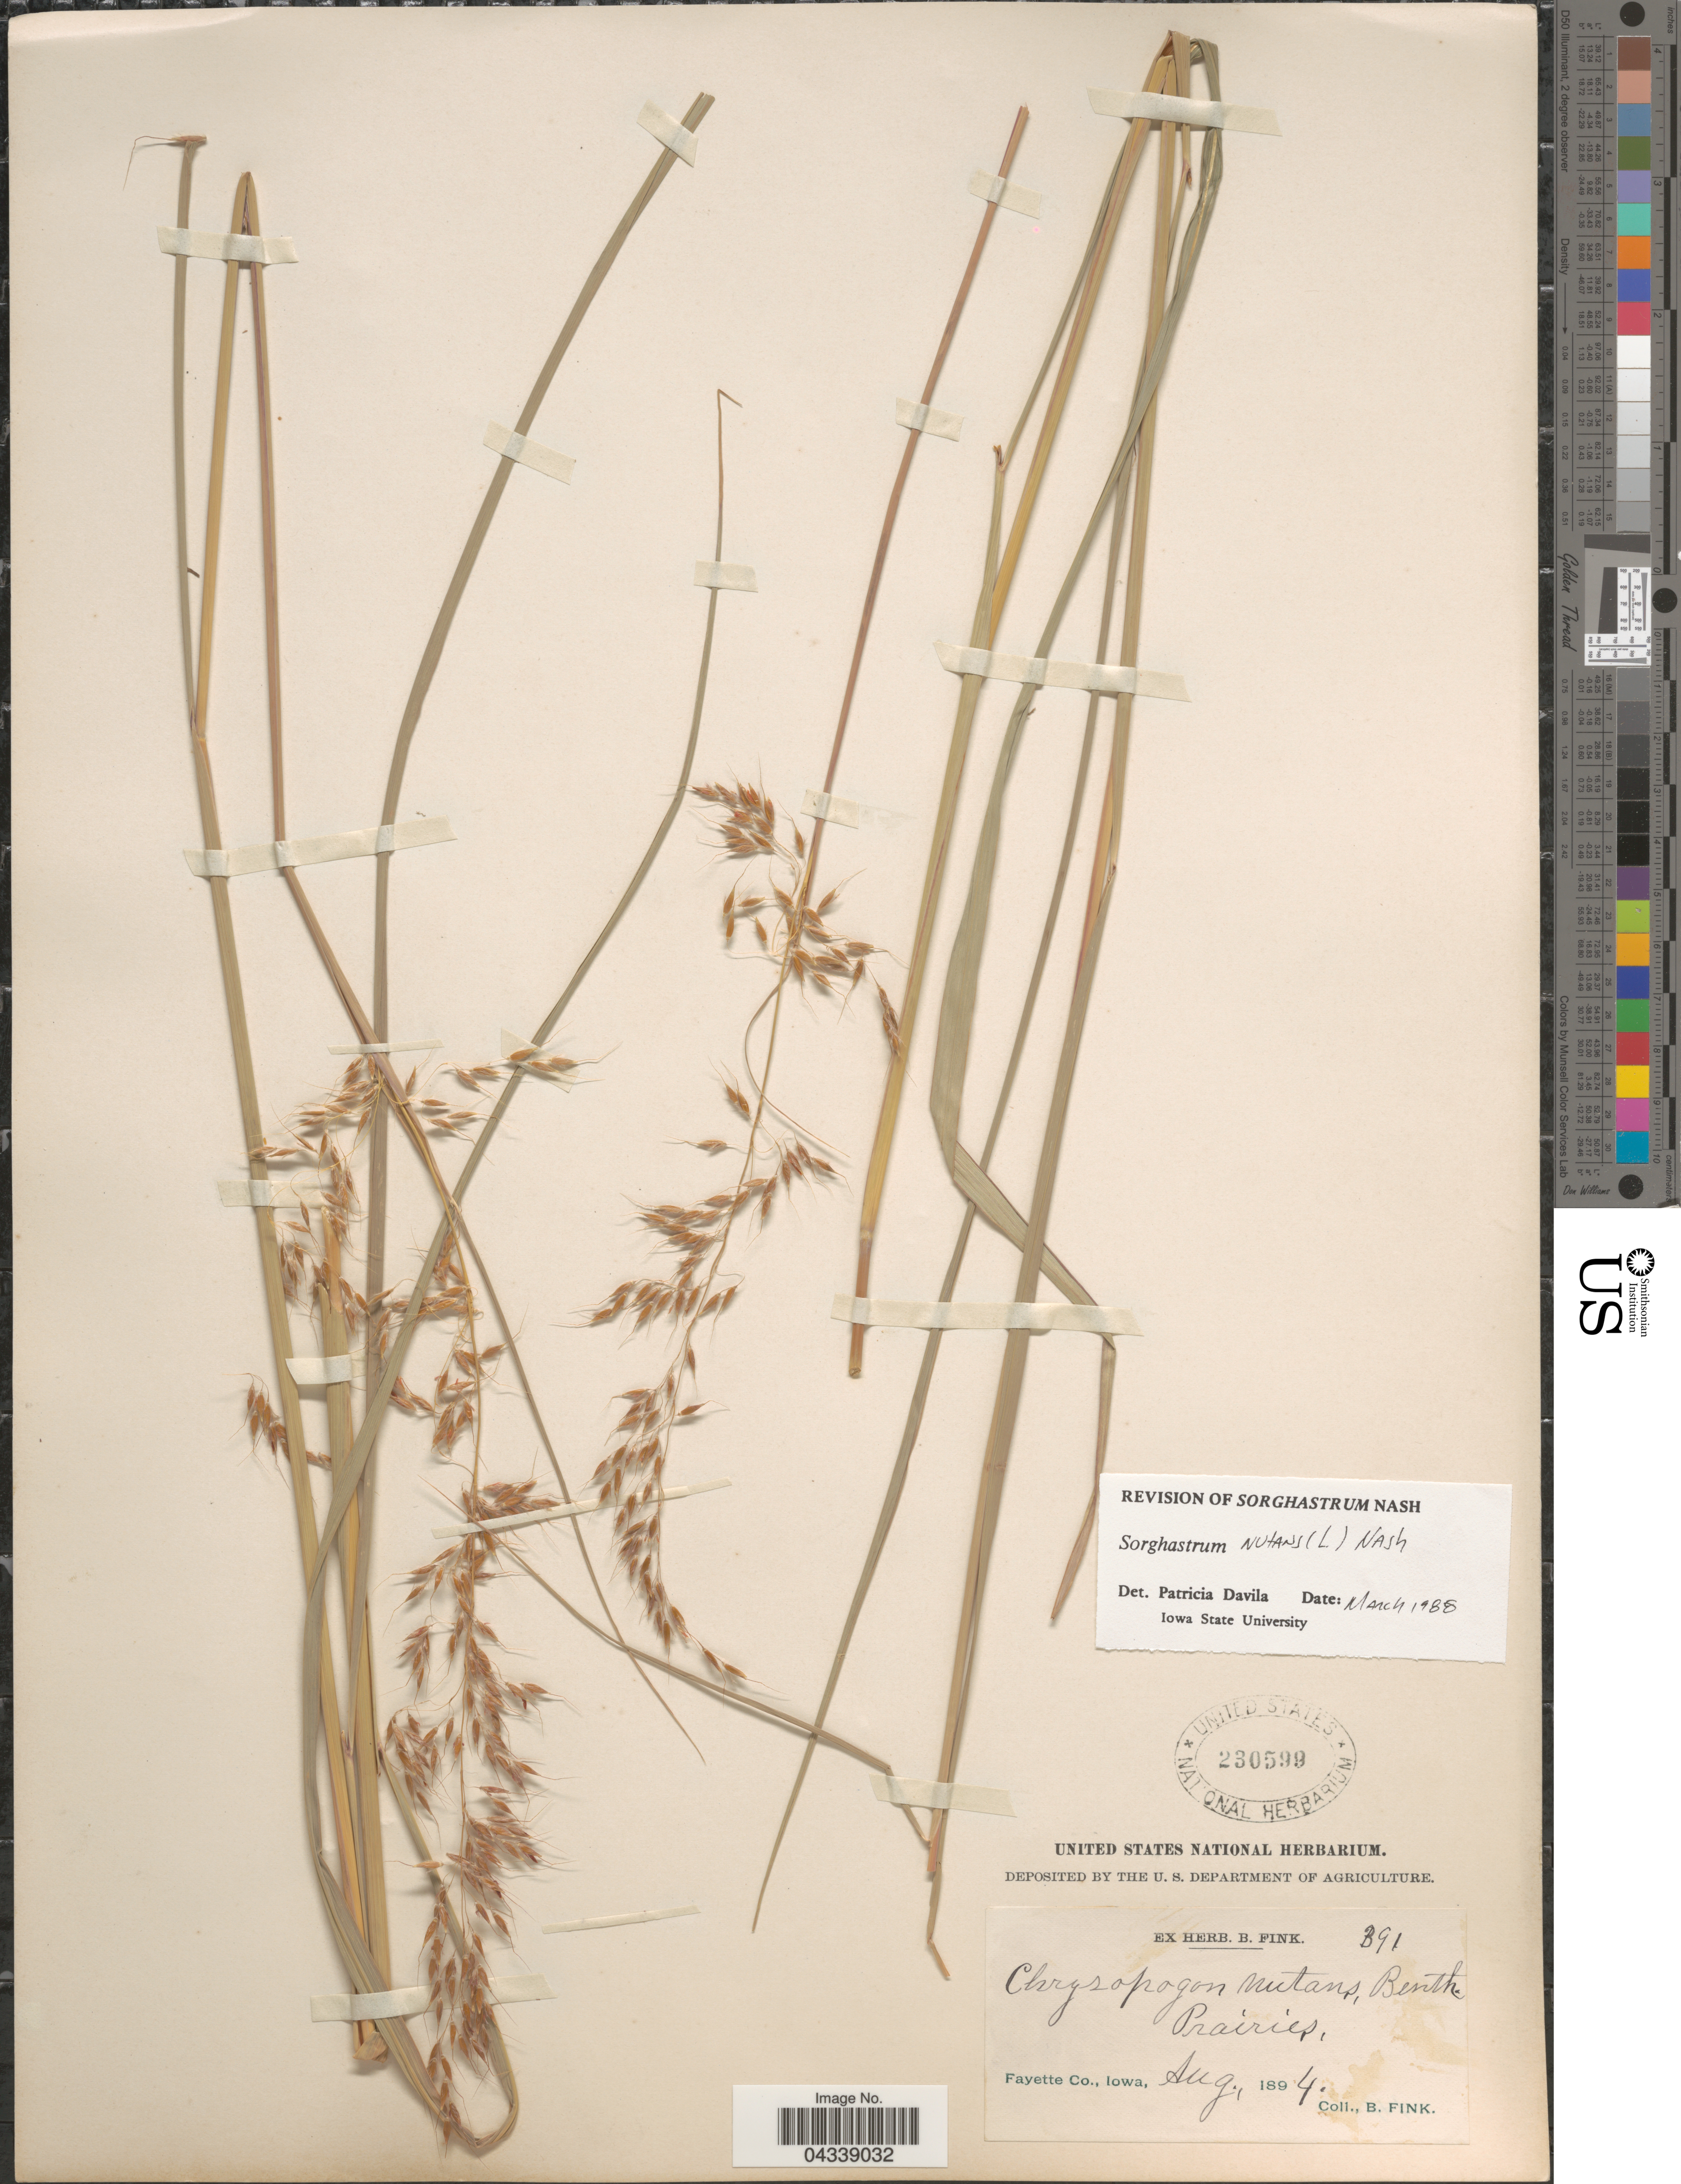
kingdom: Plantae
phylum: Tracheophyta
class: Liliopsida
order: Poales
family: Poaceae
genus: Sorghastrum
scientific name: Sorghastrum nutans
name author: (L.) Nash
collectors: B. Fink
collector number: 391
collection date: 1894-08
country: United States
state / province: Iowa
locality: Fayette Co.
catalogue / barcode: US 230599